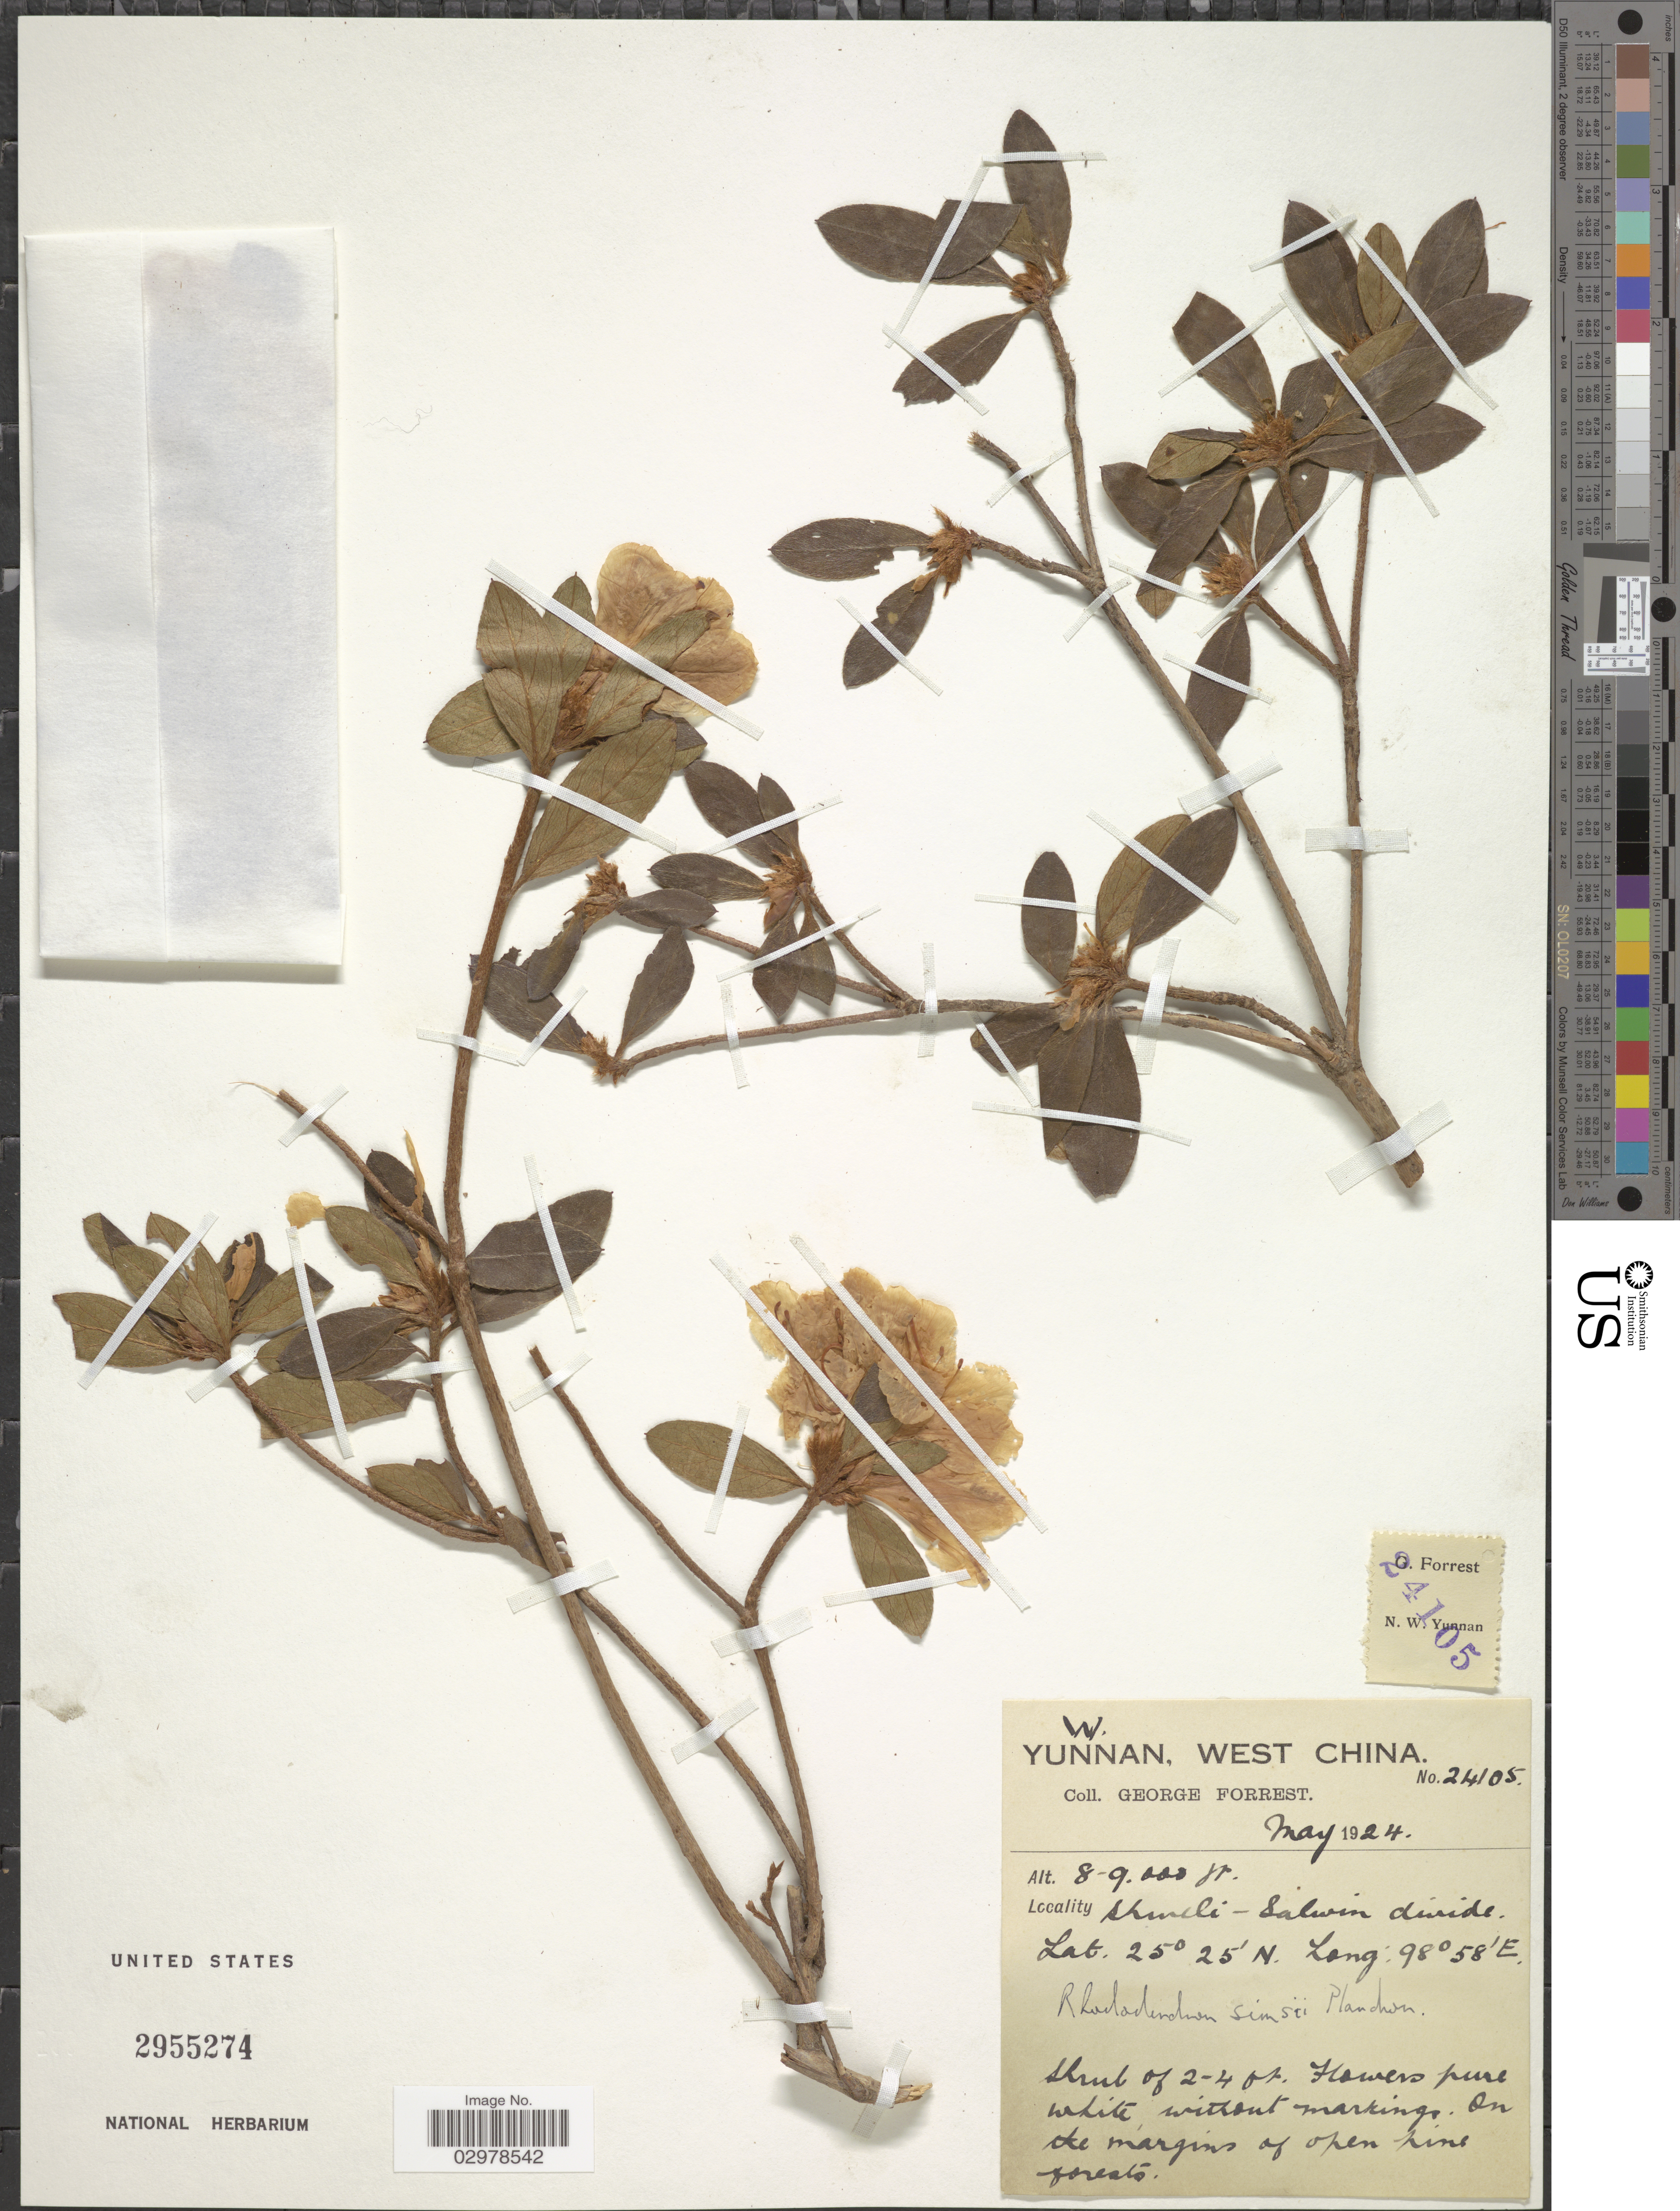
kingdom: Plantae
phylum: Tracheophyta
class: Magnoliopsida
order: Ericales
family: Ericaceae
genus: Rhododendron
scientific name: Rhododendron simsii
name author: Planch.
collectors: G. Forrest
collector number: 24105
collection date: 1924-05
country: China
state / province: Yunnan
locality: W. Yunnan, West China. Shweli-Salwin divide.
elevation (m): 2438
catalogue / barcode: US 2955274